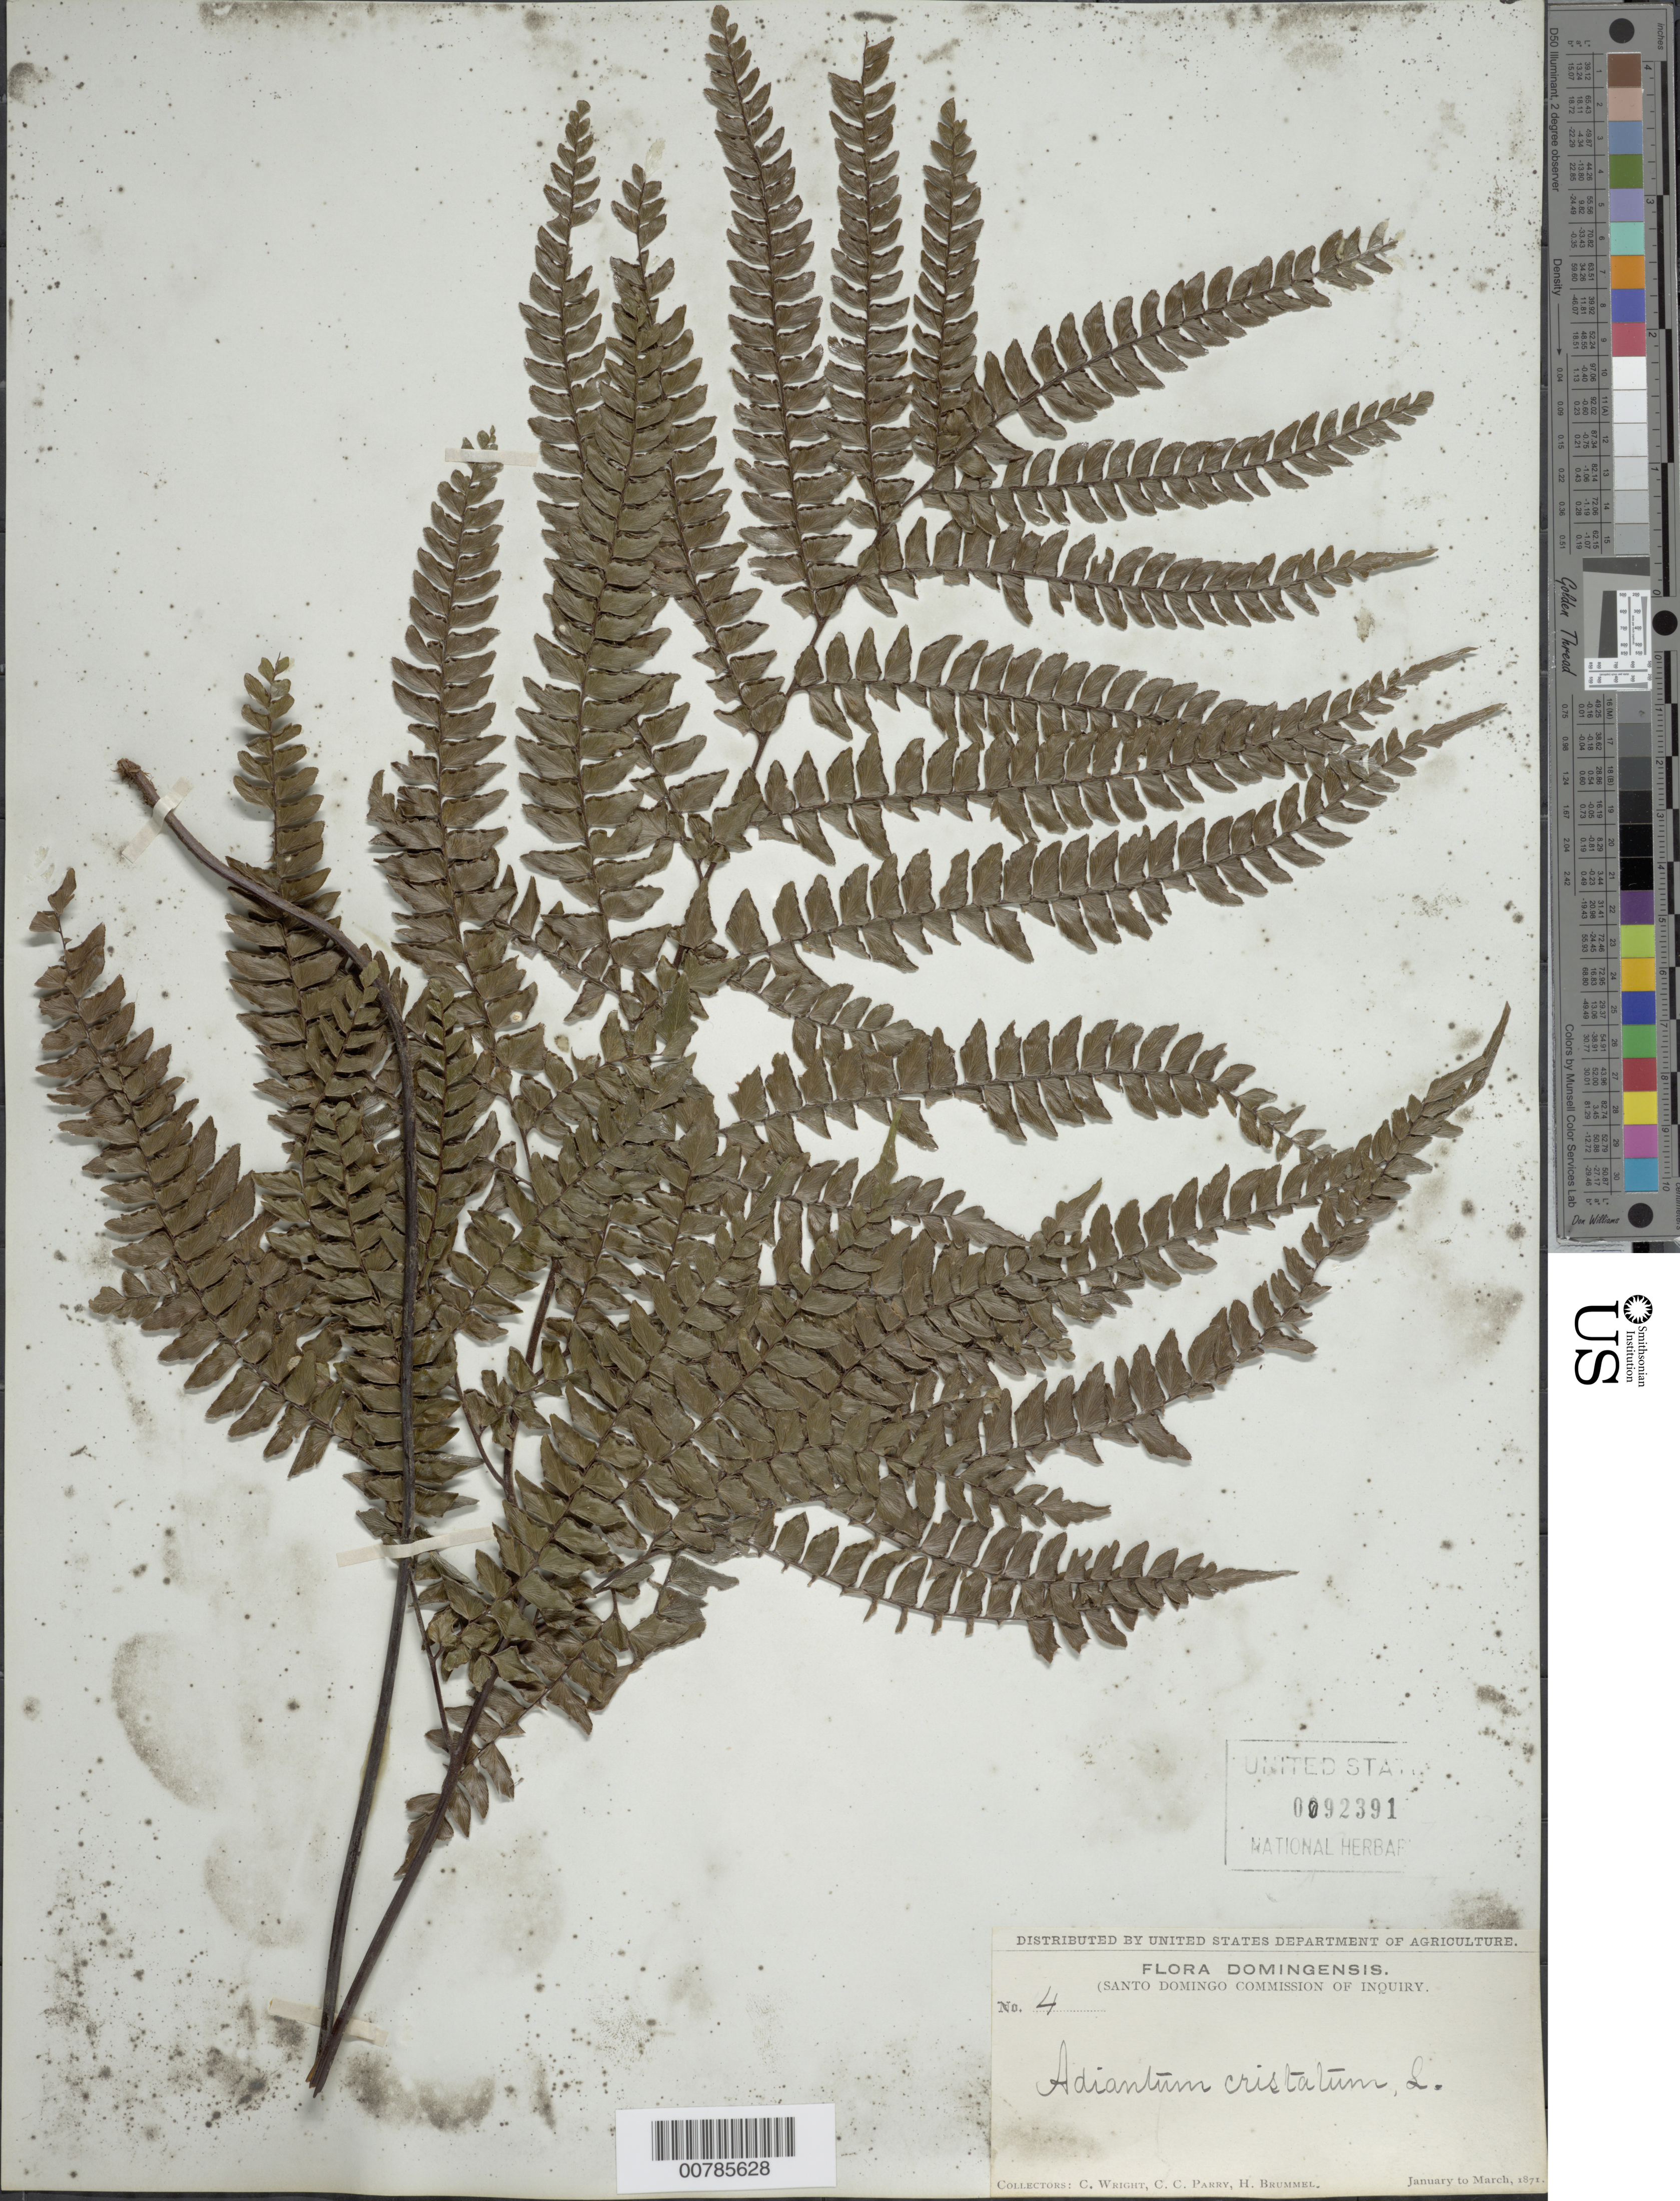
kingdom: Plantae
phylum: Tracheophyta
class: Polypodiopsida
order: Polypodiales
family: Pteridaceae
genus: Adiantum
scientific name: Adiantum pyramidale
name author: (L.) Willd.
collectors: C. Wright, C. C. Parry & H. Brummel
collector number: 4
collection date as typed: Jan 1871 to -- Mar 1871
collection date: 1871-01/1871-03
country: Dominican Republic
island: Hispaniola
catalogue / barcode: US 92391